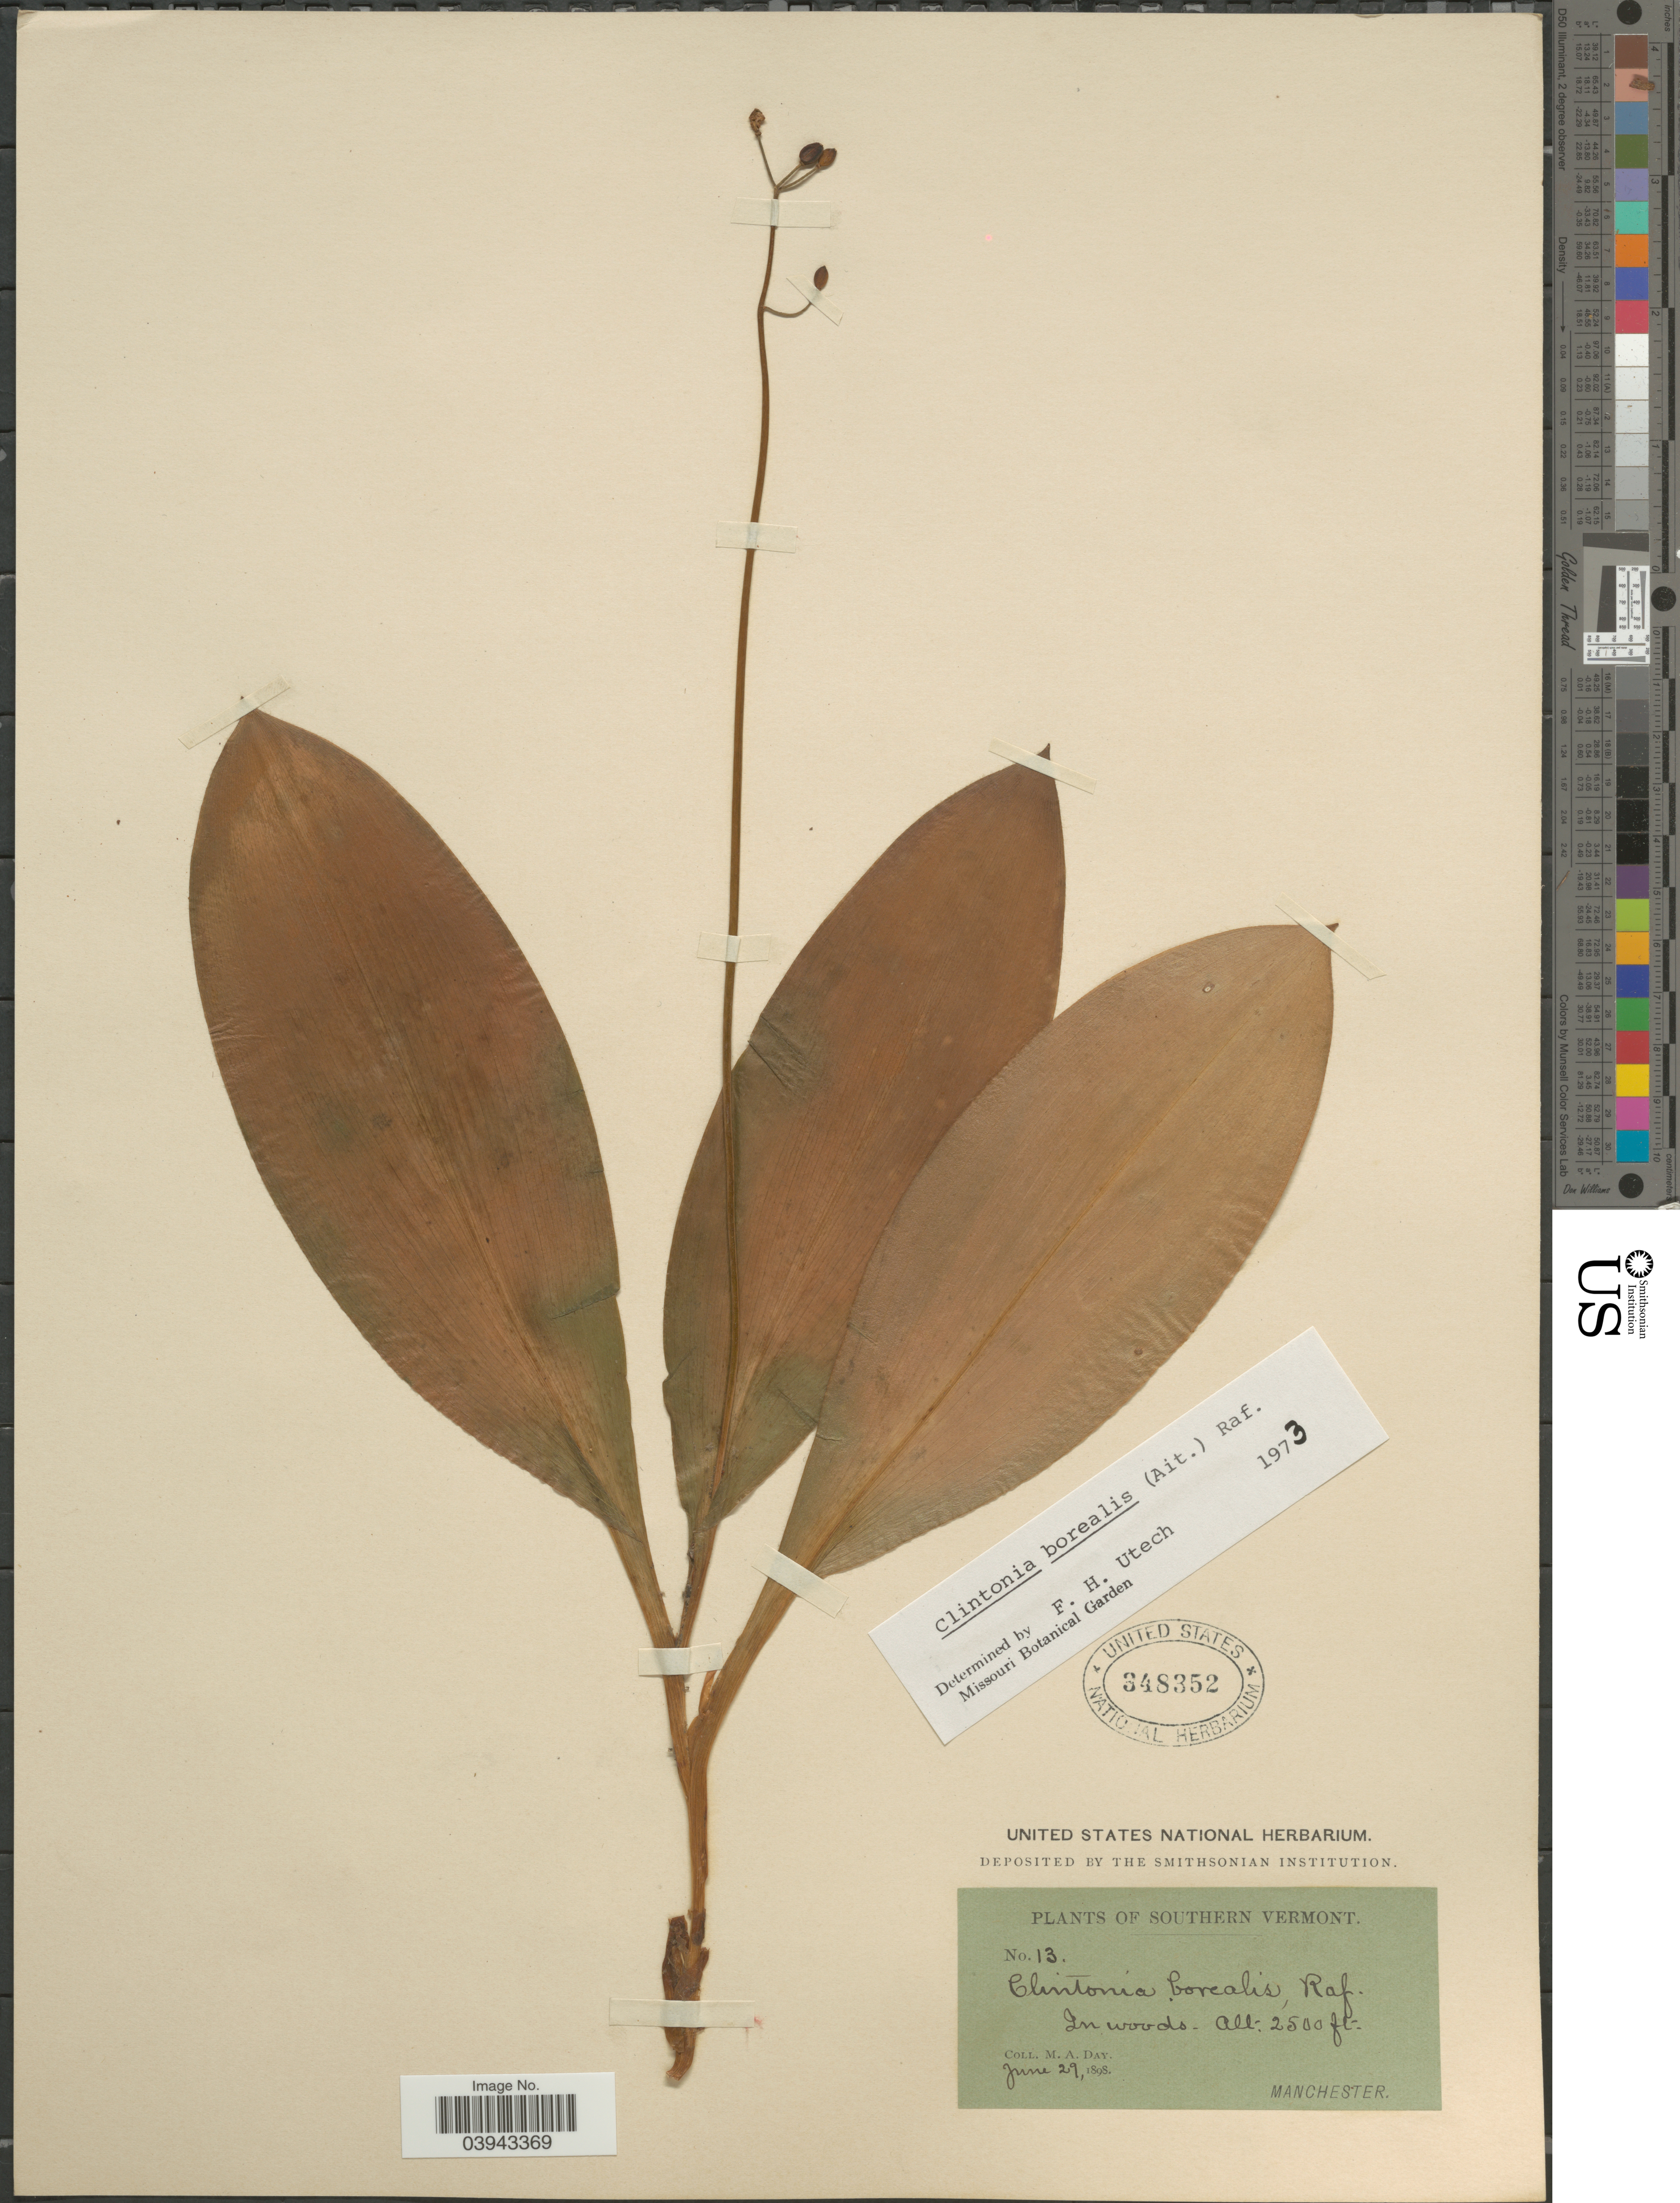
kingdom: Plantae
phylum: Tracheophyta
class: Liliopsida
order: Liliales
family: Liliaceae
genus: Clintonia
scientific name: Clintonia borealis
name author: (Aiton) Raf.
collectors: M. Day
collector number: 13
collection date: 1898-06-29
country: United States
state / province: Vermont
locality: Southern Vermont. Manchester.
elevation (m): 762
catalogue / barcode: US 348352